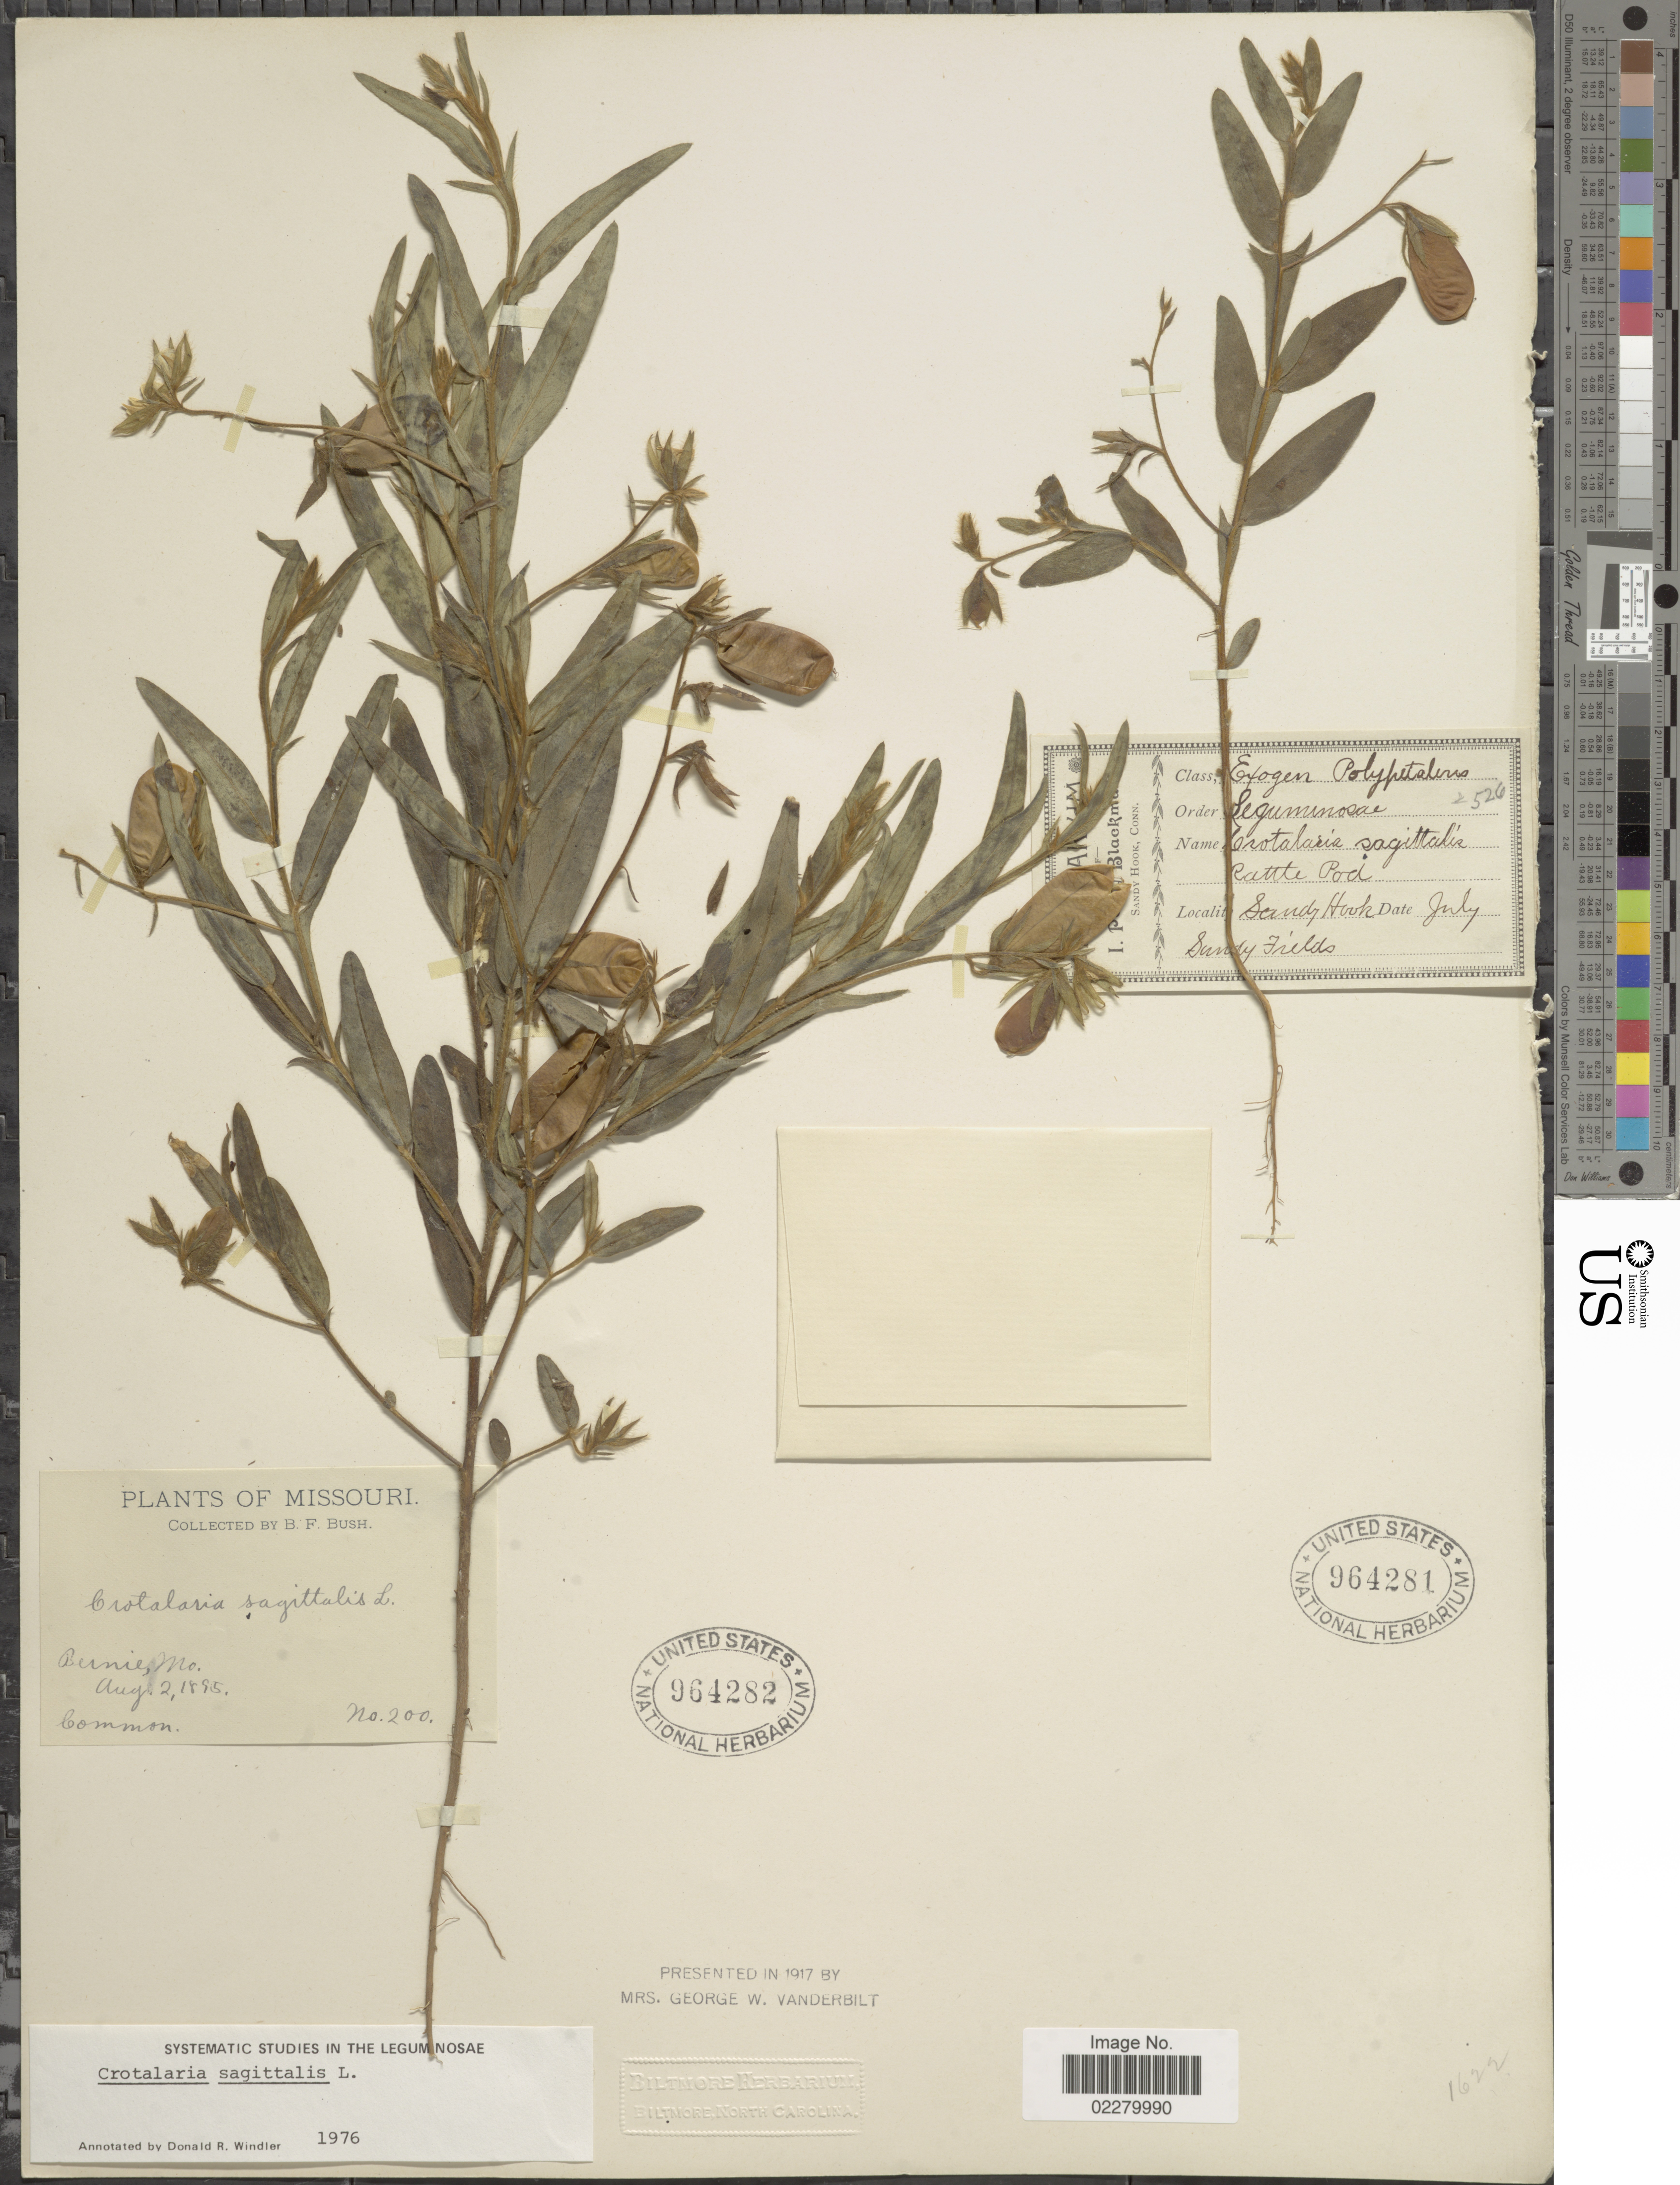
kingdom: Plantae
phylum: Tracheophyta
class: Magnoliopsida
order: Fabales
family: Fabaceae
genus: Crotalaria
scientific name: Crotalaria sagittalis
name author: L.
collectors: B. F. Bush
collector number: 200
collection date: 1895-08-02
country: United States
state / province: Missouri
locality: Bernie, Mo.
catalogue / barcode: US 964282-2